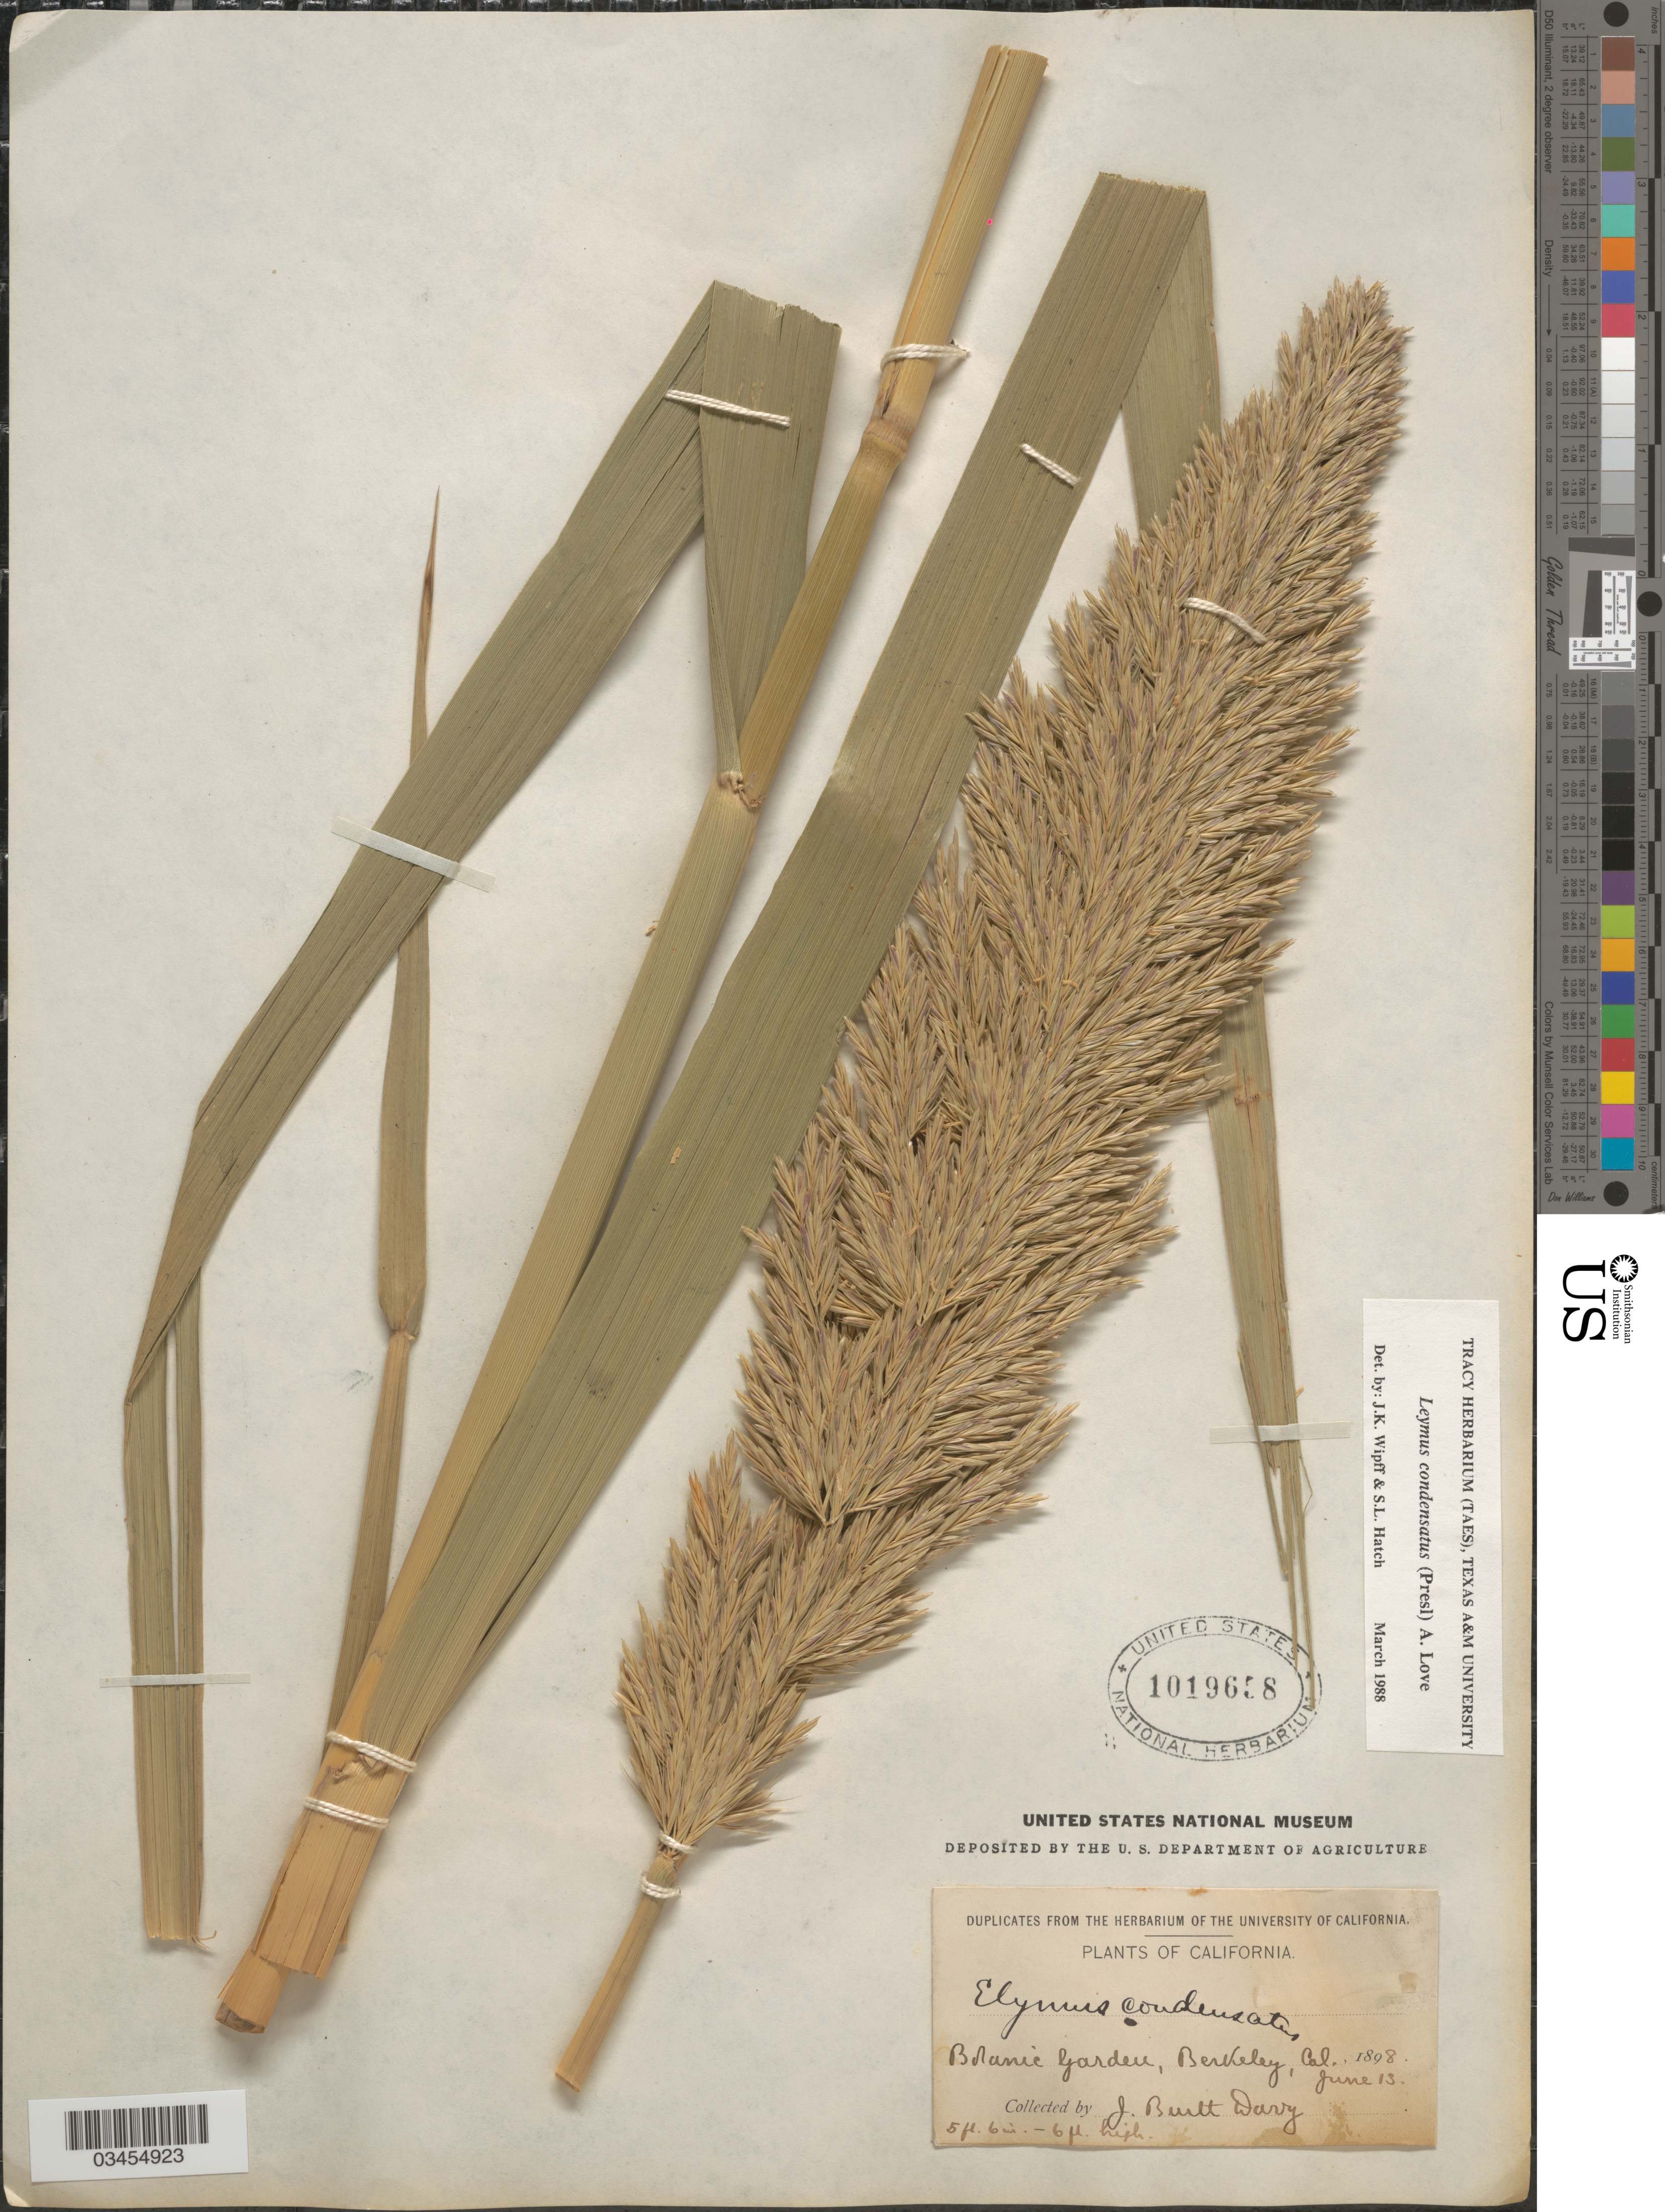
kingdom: Plantae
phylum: Tracheophyta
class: Liliopsida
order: Poales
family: Poaceae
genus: Leymus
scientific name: Leymus condensatus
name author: (J. Presl) Á. Löve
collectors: J. Burtt Davy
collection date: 1898-06-13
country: United States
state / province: California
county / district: Alameda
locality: Botanic Garden, Berkeley.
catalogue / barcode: US 1019658